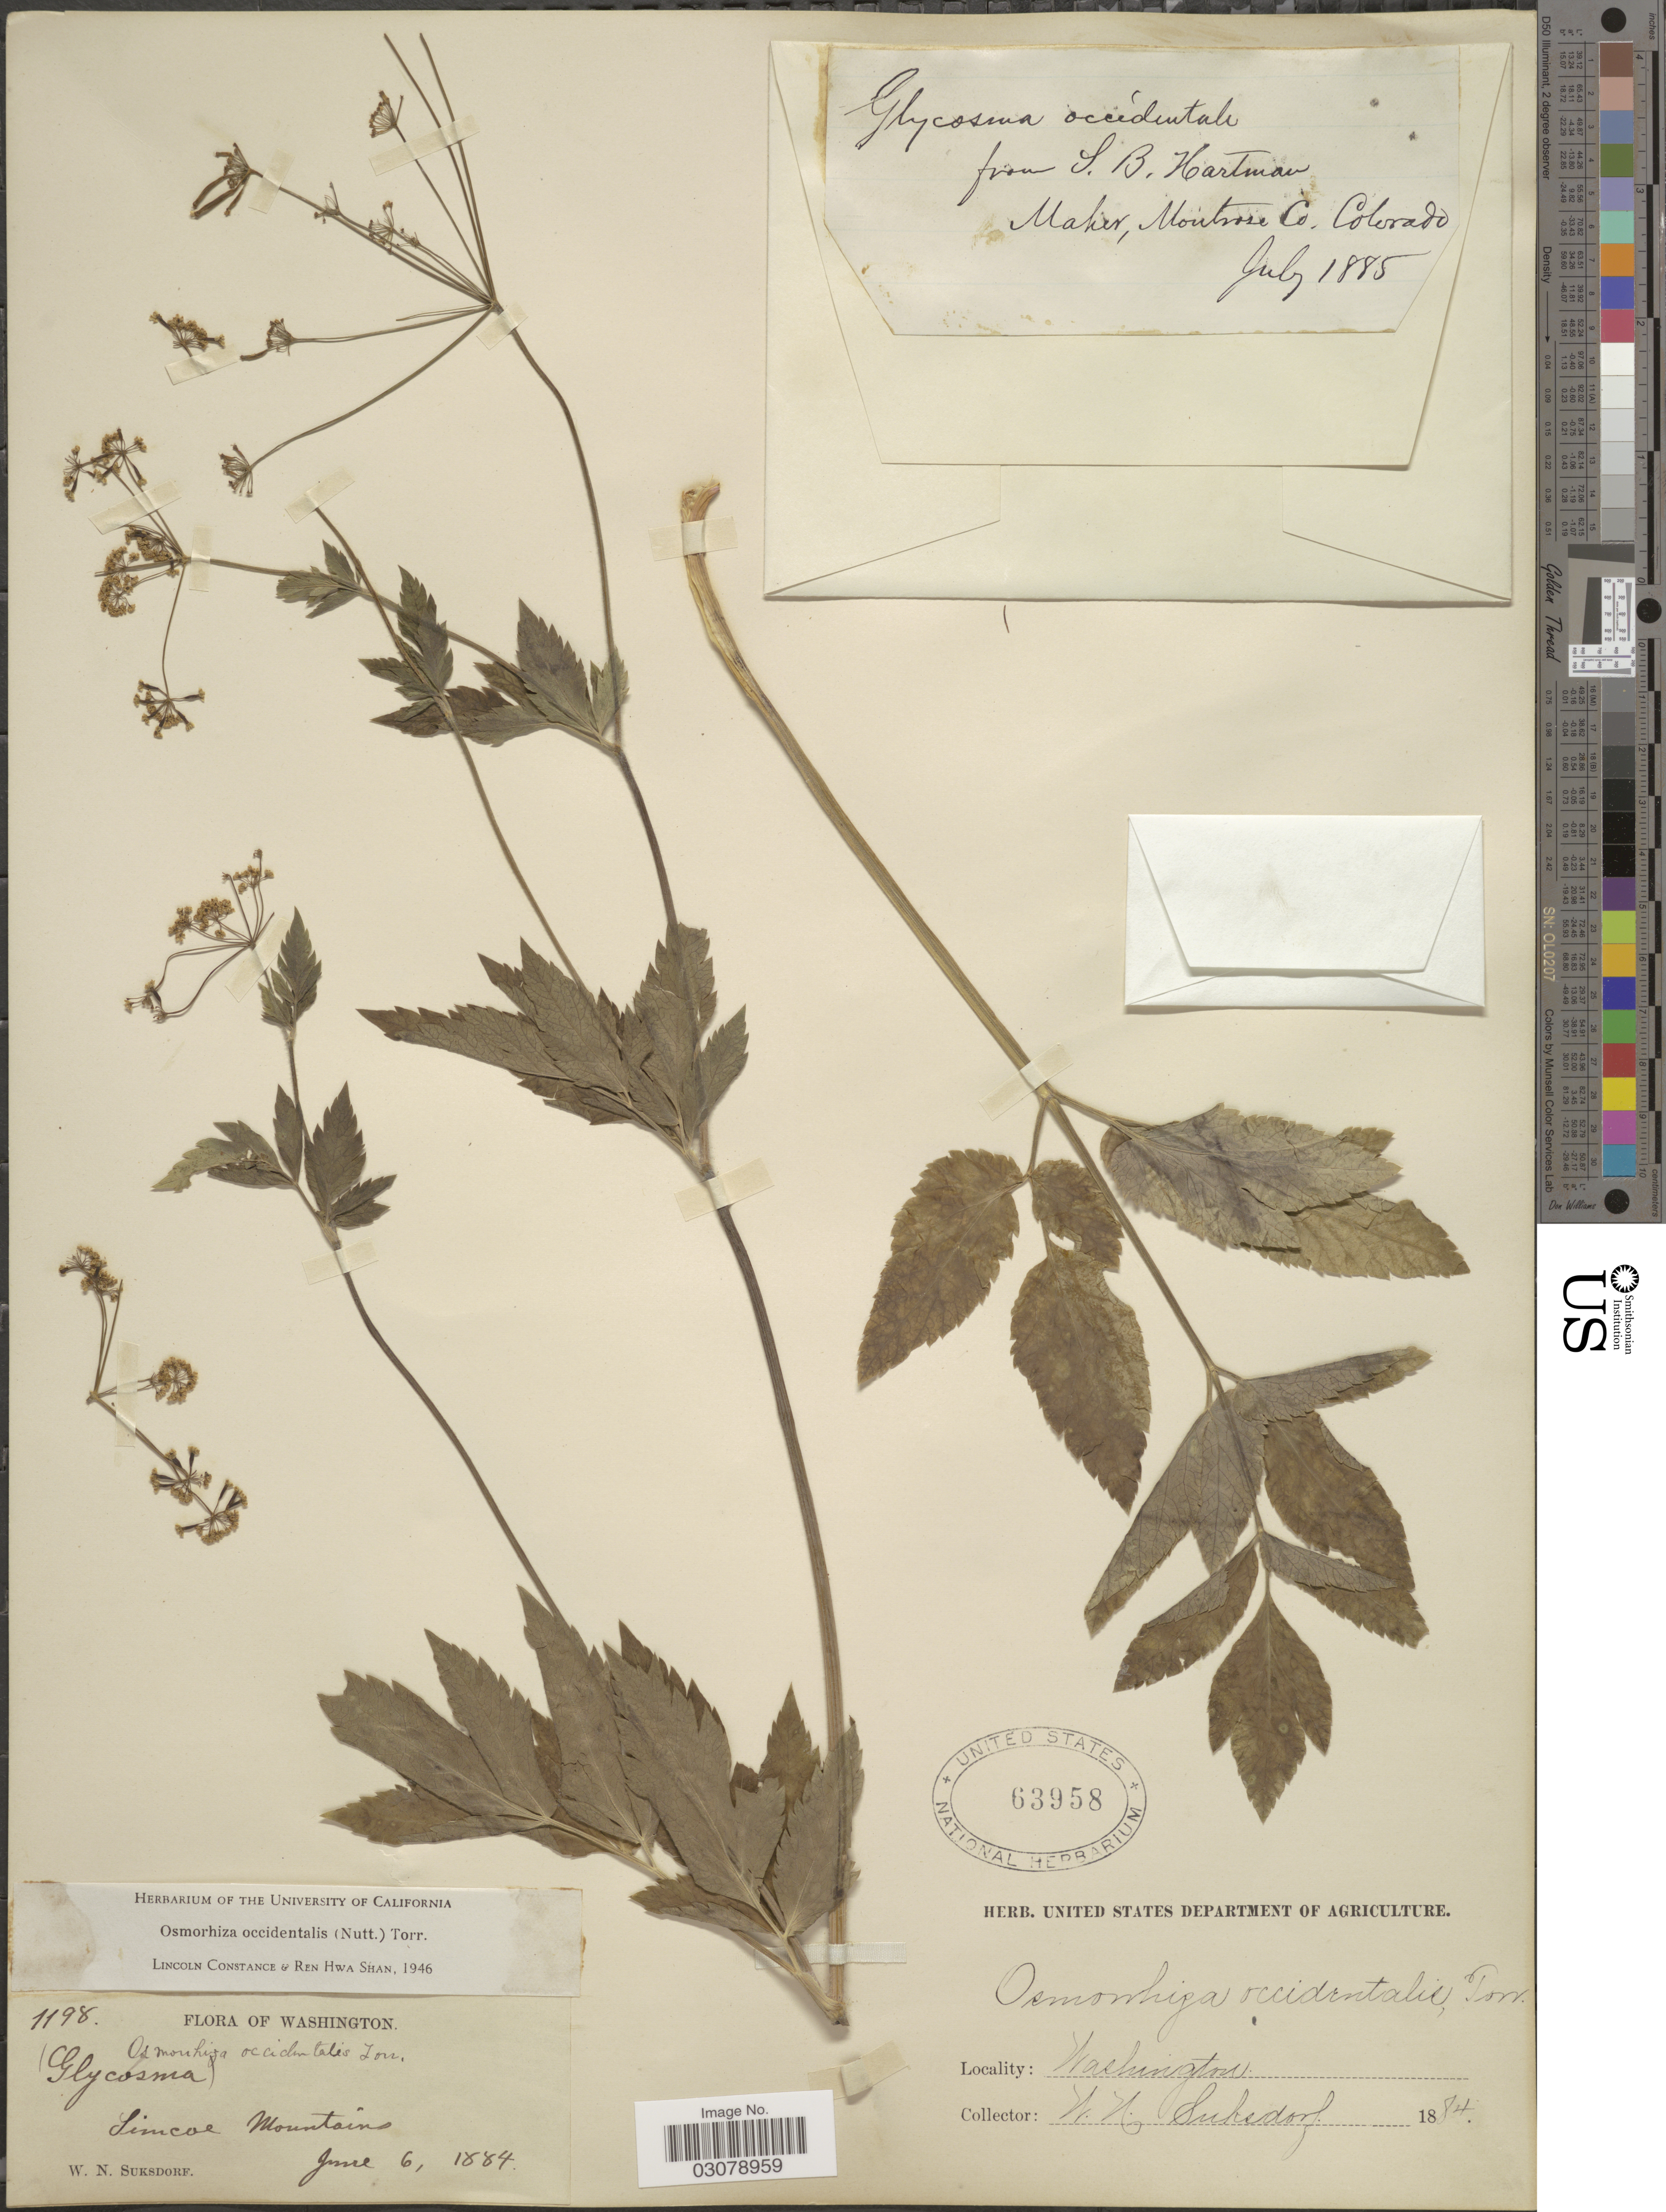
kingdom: Plantae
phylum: Tracheophyta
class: Magnoliopsida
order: Apiales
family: Apiaceae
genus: Osmorhiza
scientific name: Osmorhiza occidentalis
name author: (Nutt.) Torr.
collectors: W. N. Suksdorf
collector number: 1198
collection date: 1884-06-06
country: United States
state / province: Washington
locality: Simcoe Mountains.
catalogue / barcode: US 63958